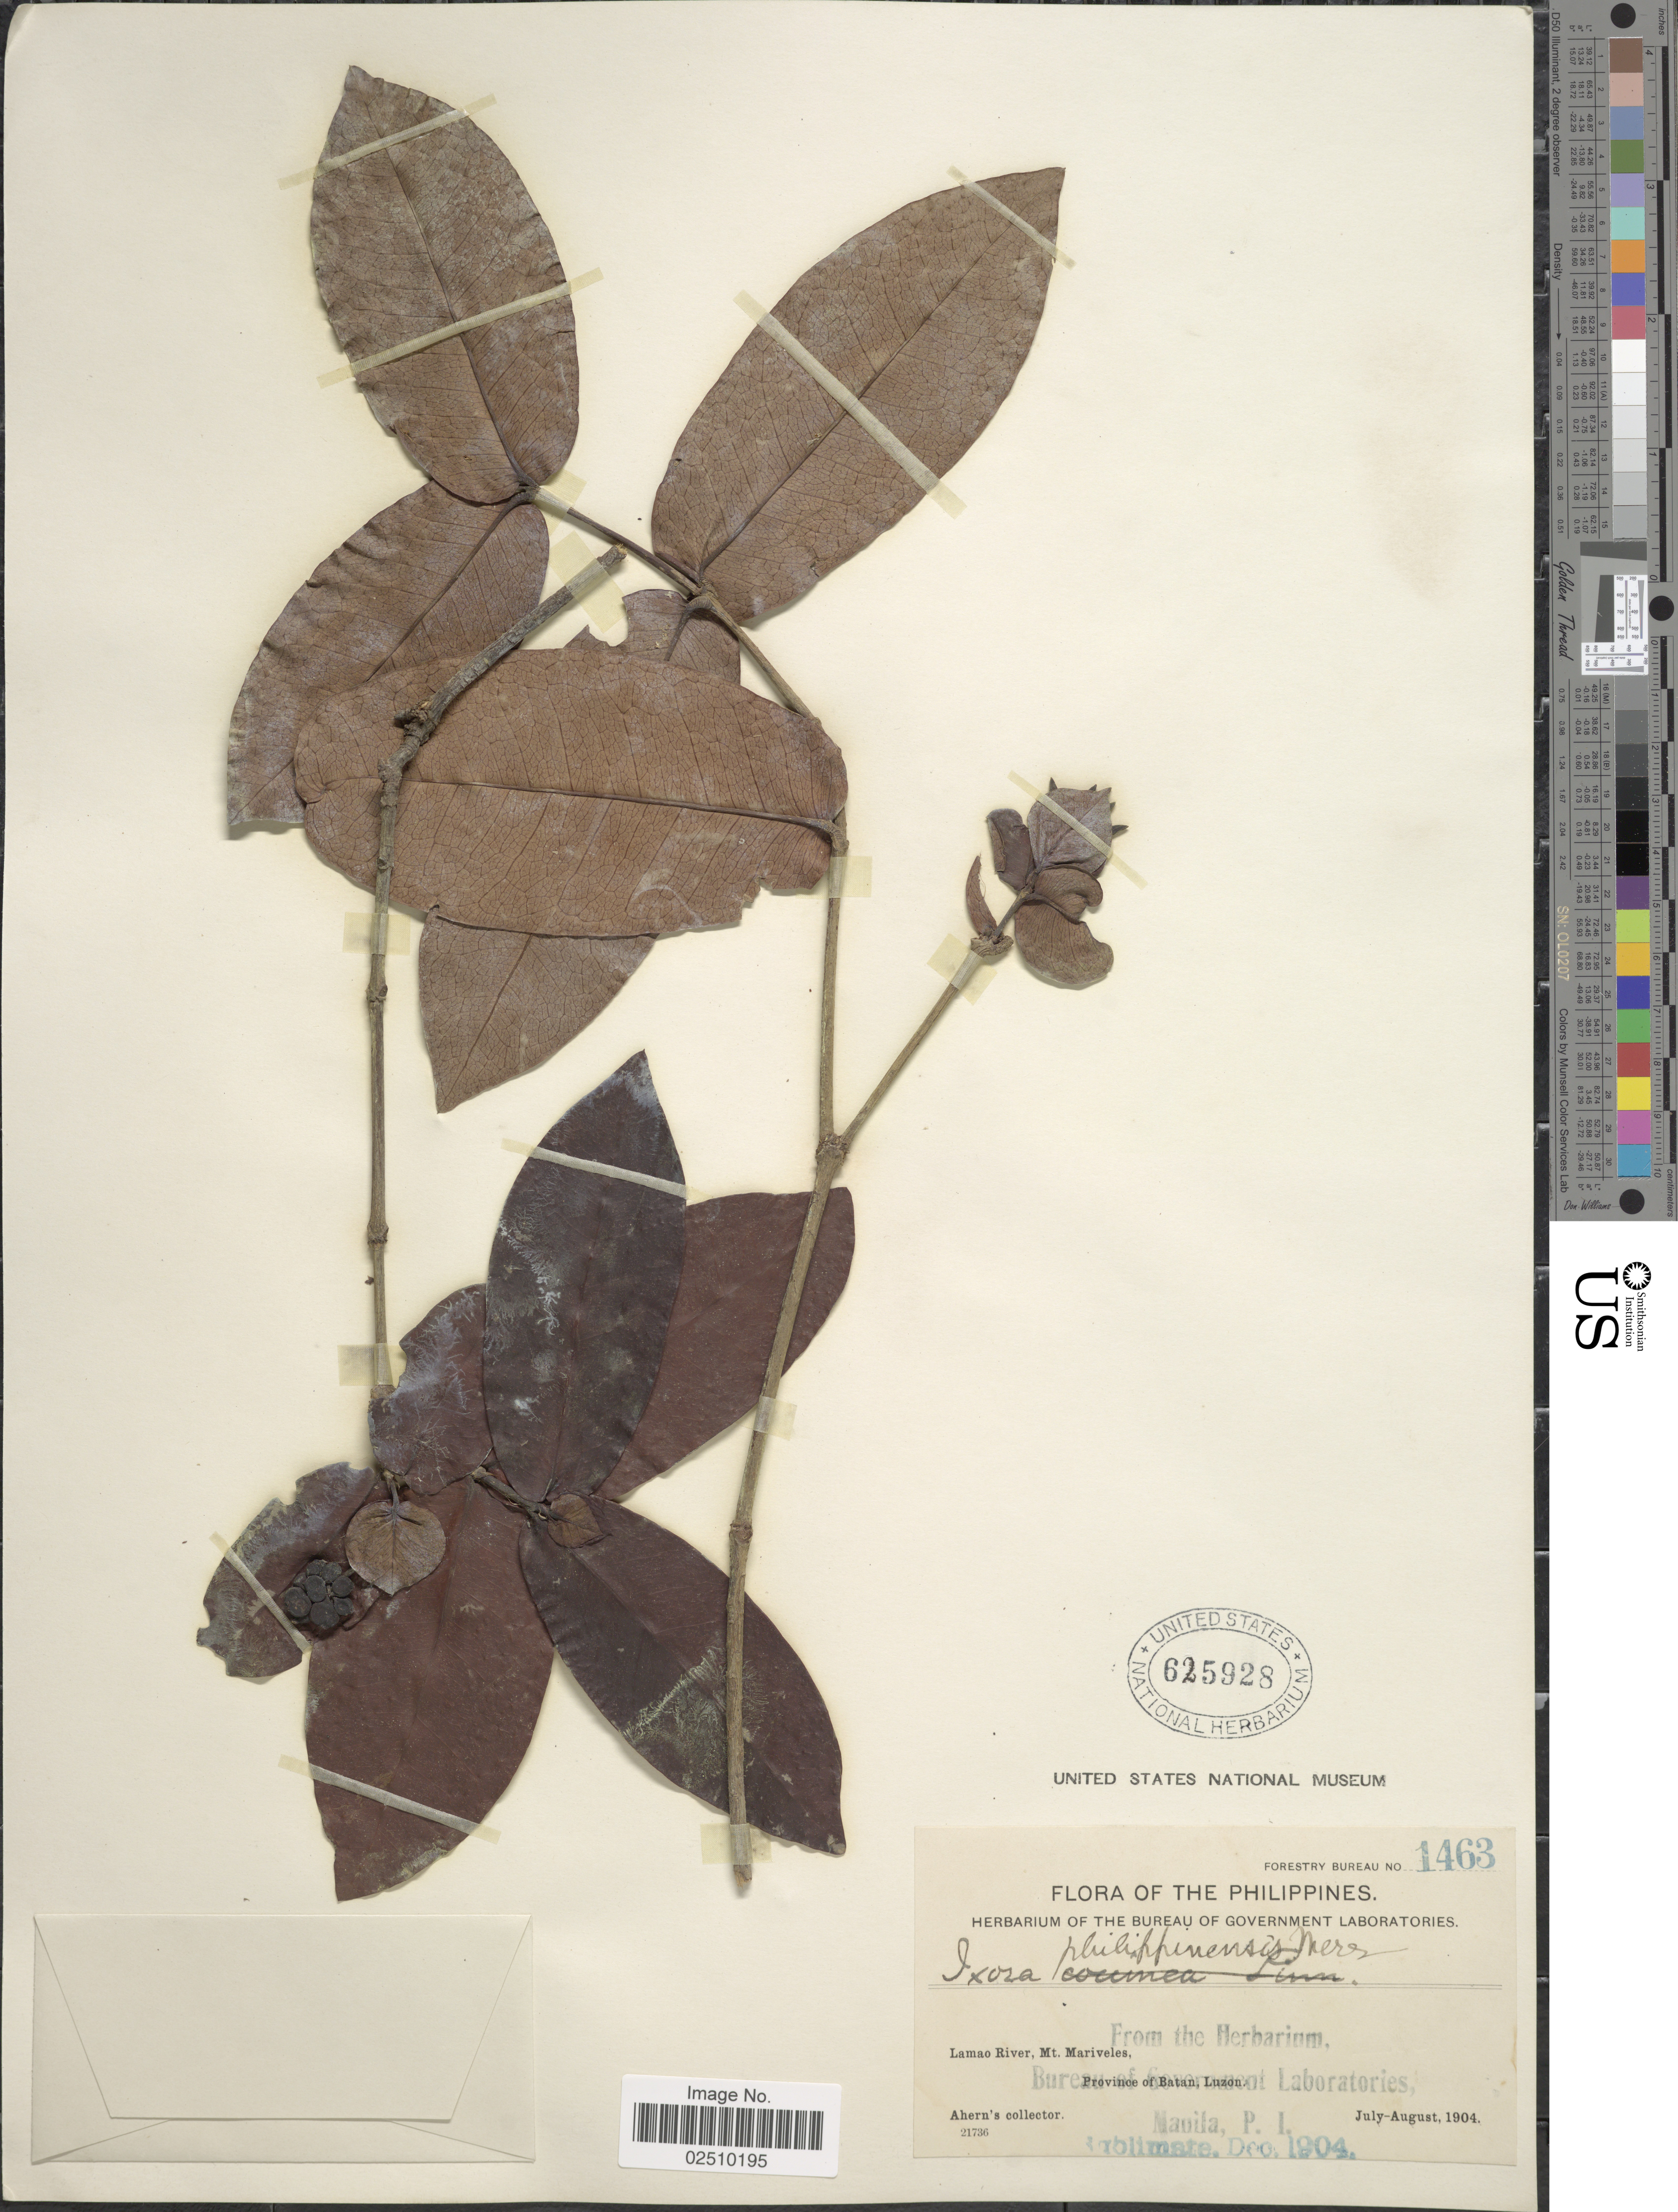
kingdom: Plantae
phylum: Tracheophyta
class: Magnoliopsida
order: Gentianales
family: Rubiaceae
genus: Ixora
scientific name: Ixora philippinensis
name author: Merr.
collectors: Ahern's collector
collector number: Forestry Bureau 1463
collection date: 1904-07/1904-08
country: Philippines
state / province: Cagayan Valley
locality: Lamao River, Mt. Mariveles, Province of Batan, Luzom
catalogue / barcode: US 625928